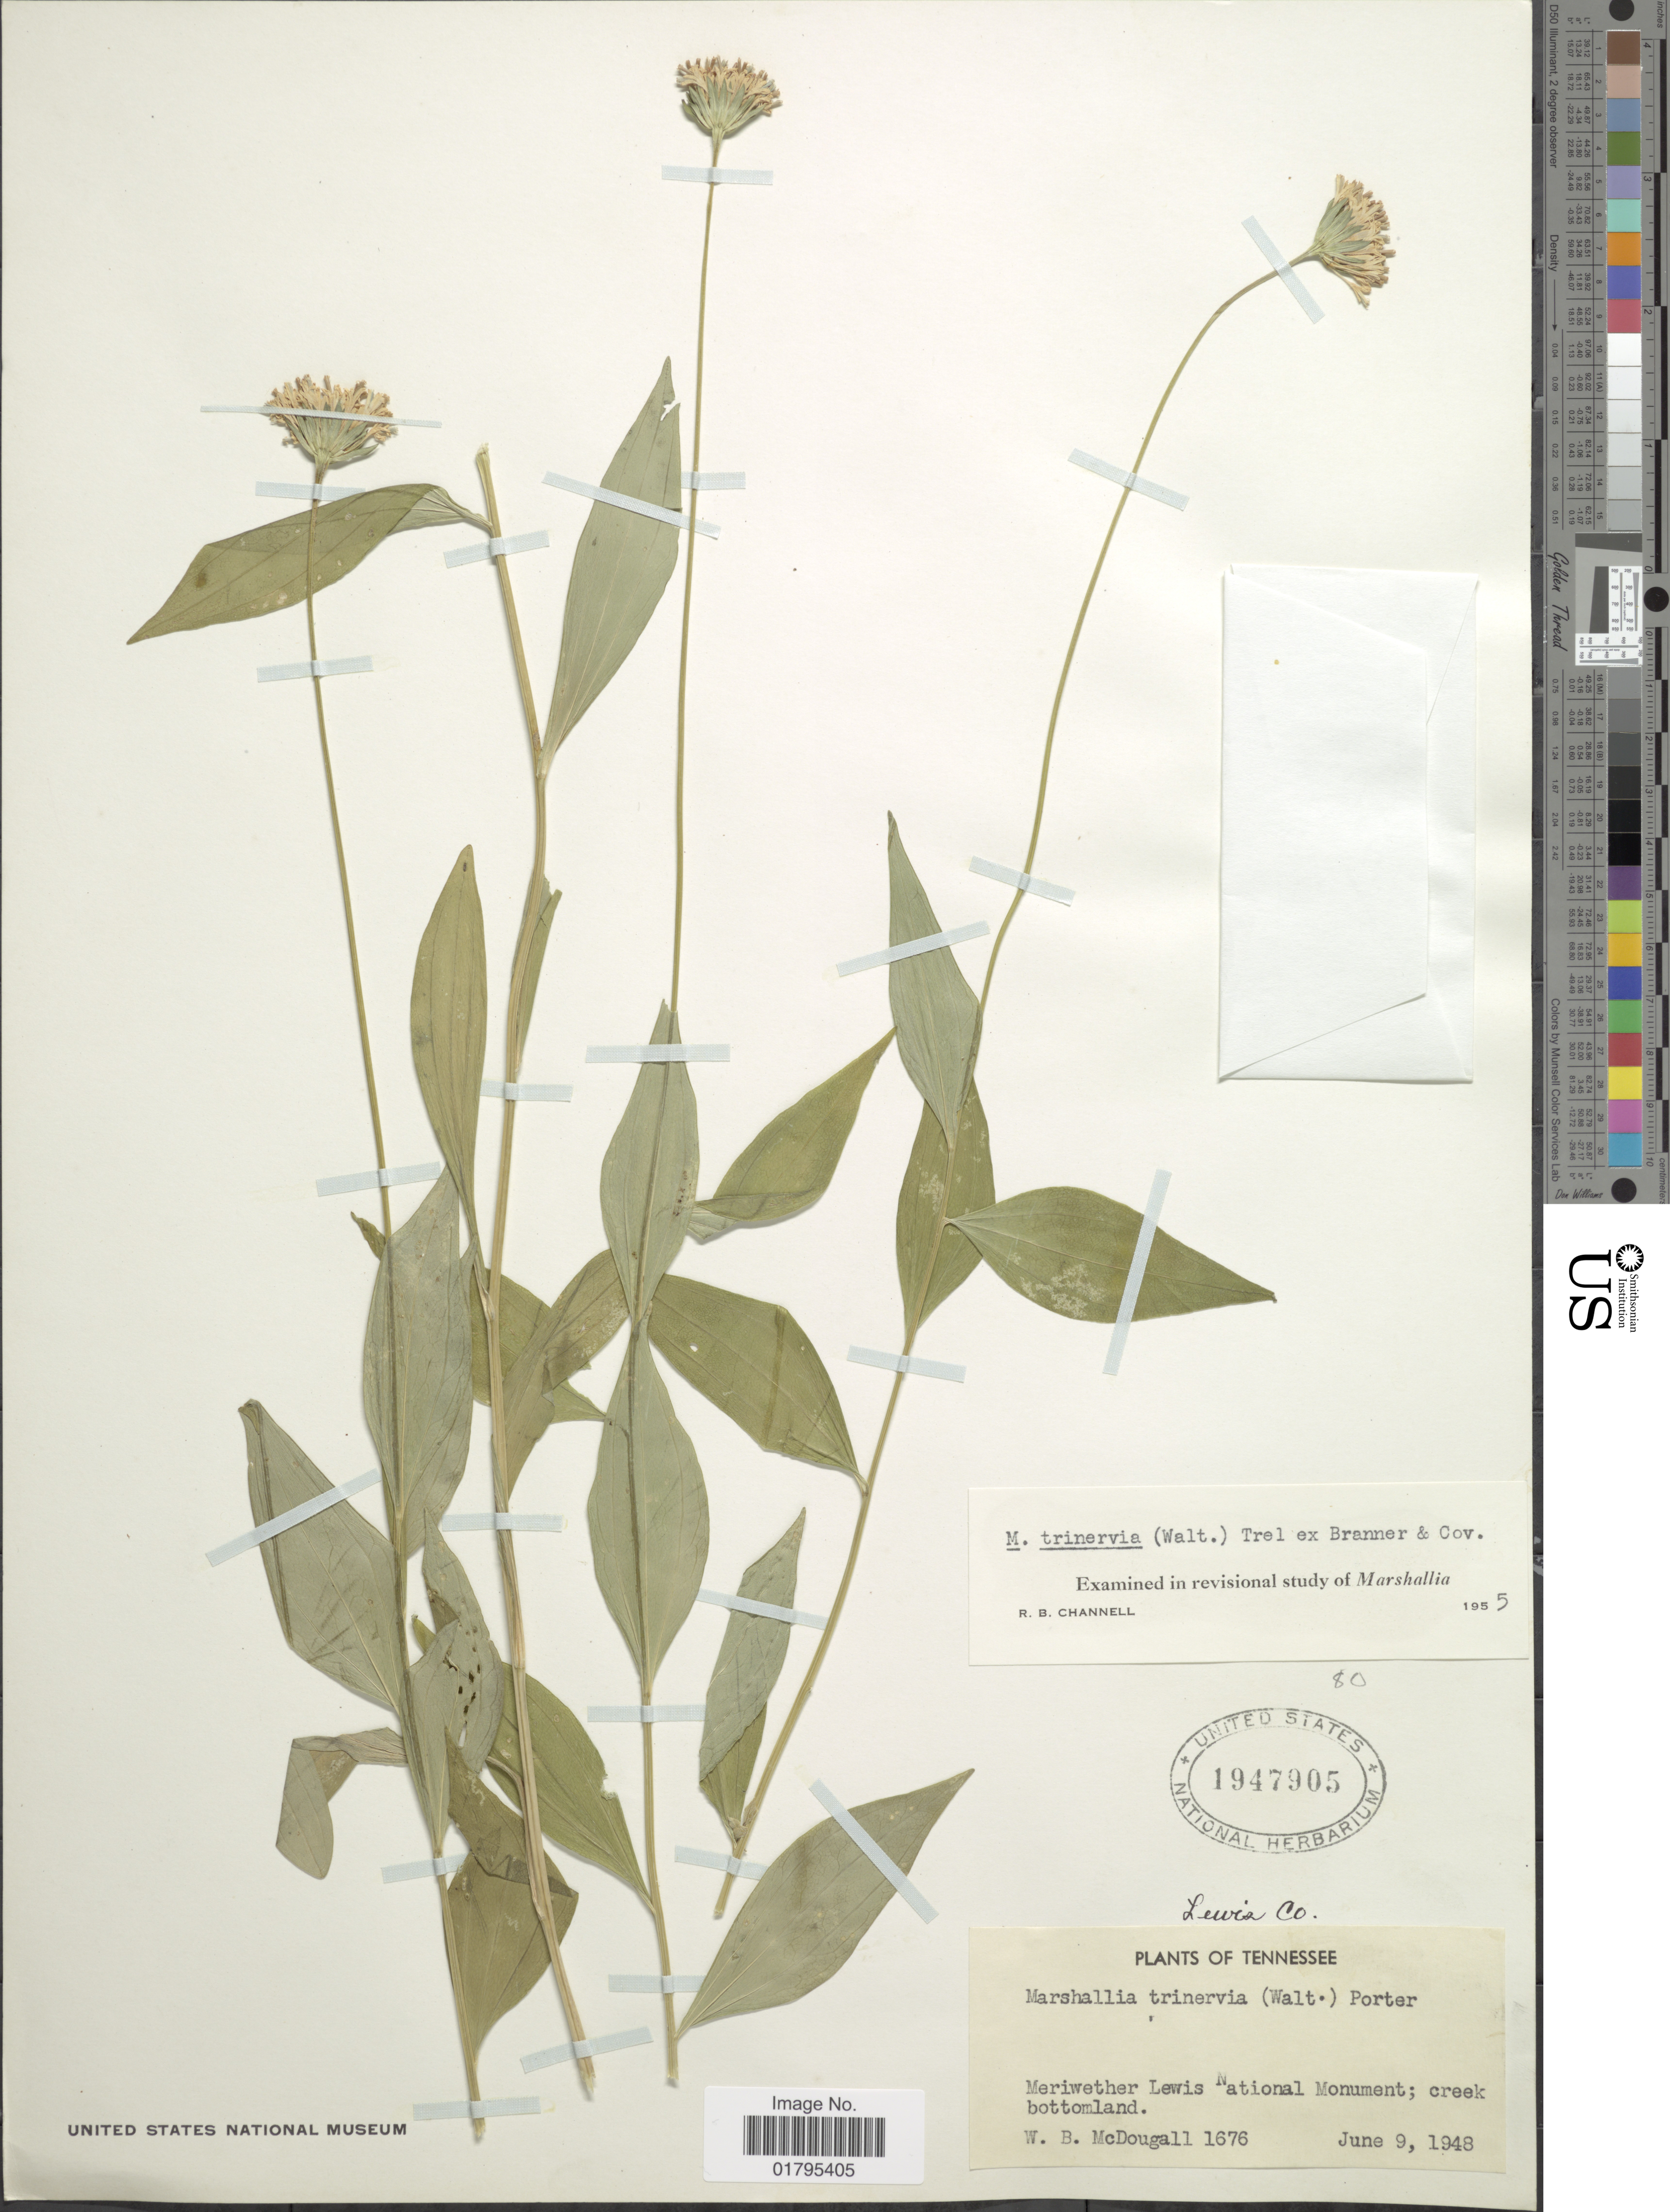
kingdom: Plantae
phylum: Tracheophyta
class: Magnoliopsida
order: Asterales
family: Asteraceae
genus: Marshallia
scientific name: Marshallia trinervia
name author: (Walter) Lesq. ex Trel.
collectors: W. B. McDougall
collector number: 1676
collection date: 1948-06-09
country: United States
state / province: Tennessee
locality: Meriwether Lewis National Monument; creek bottomland.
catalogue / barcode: US 1947905